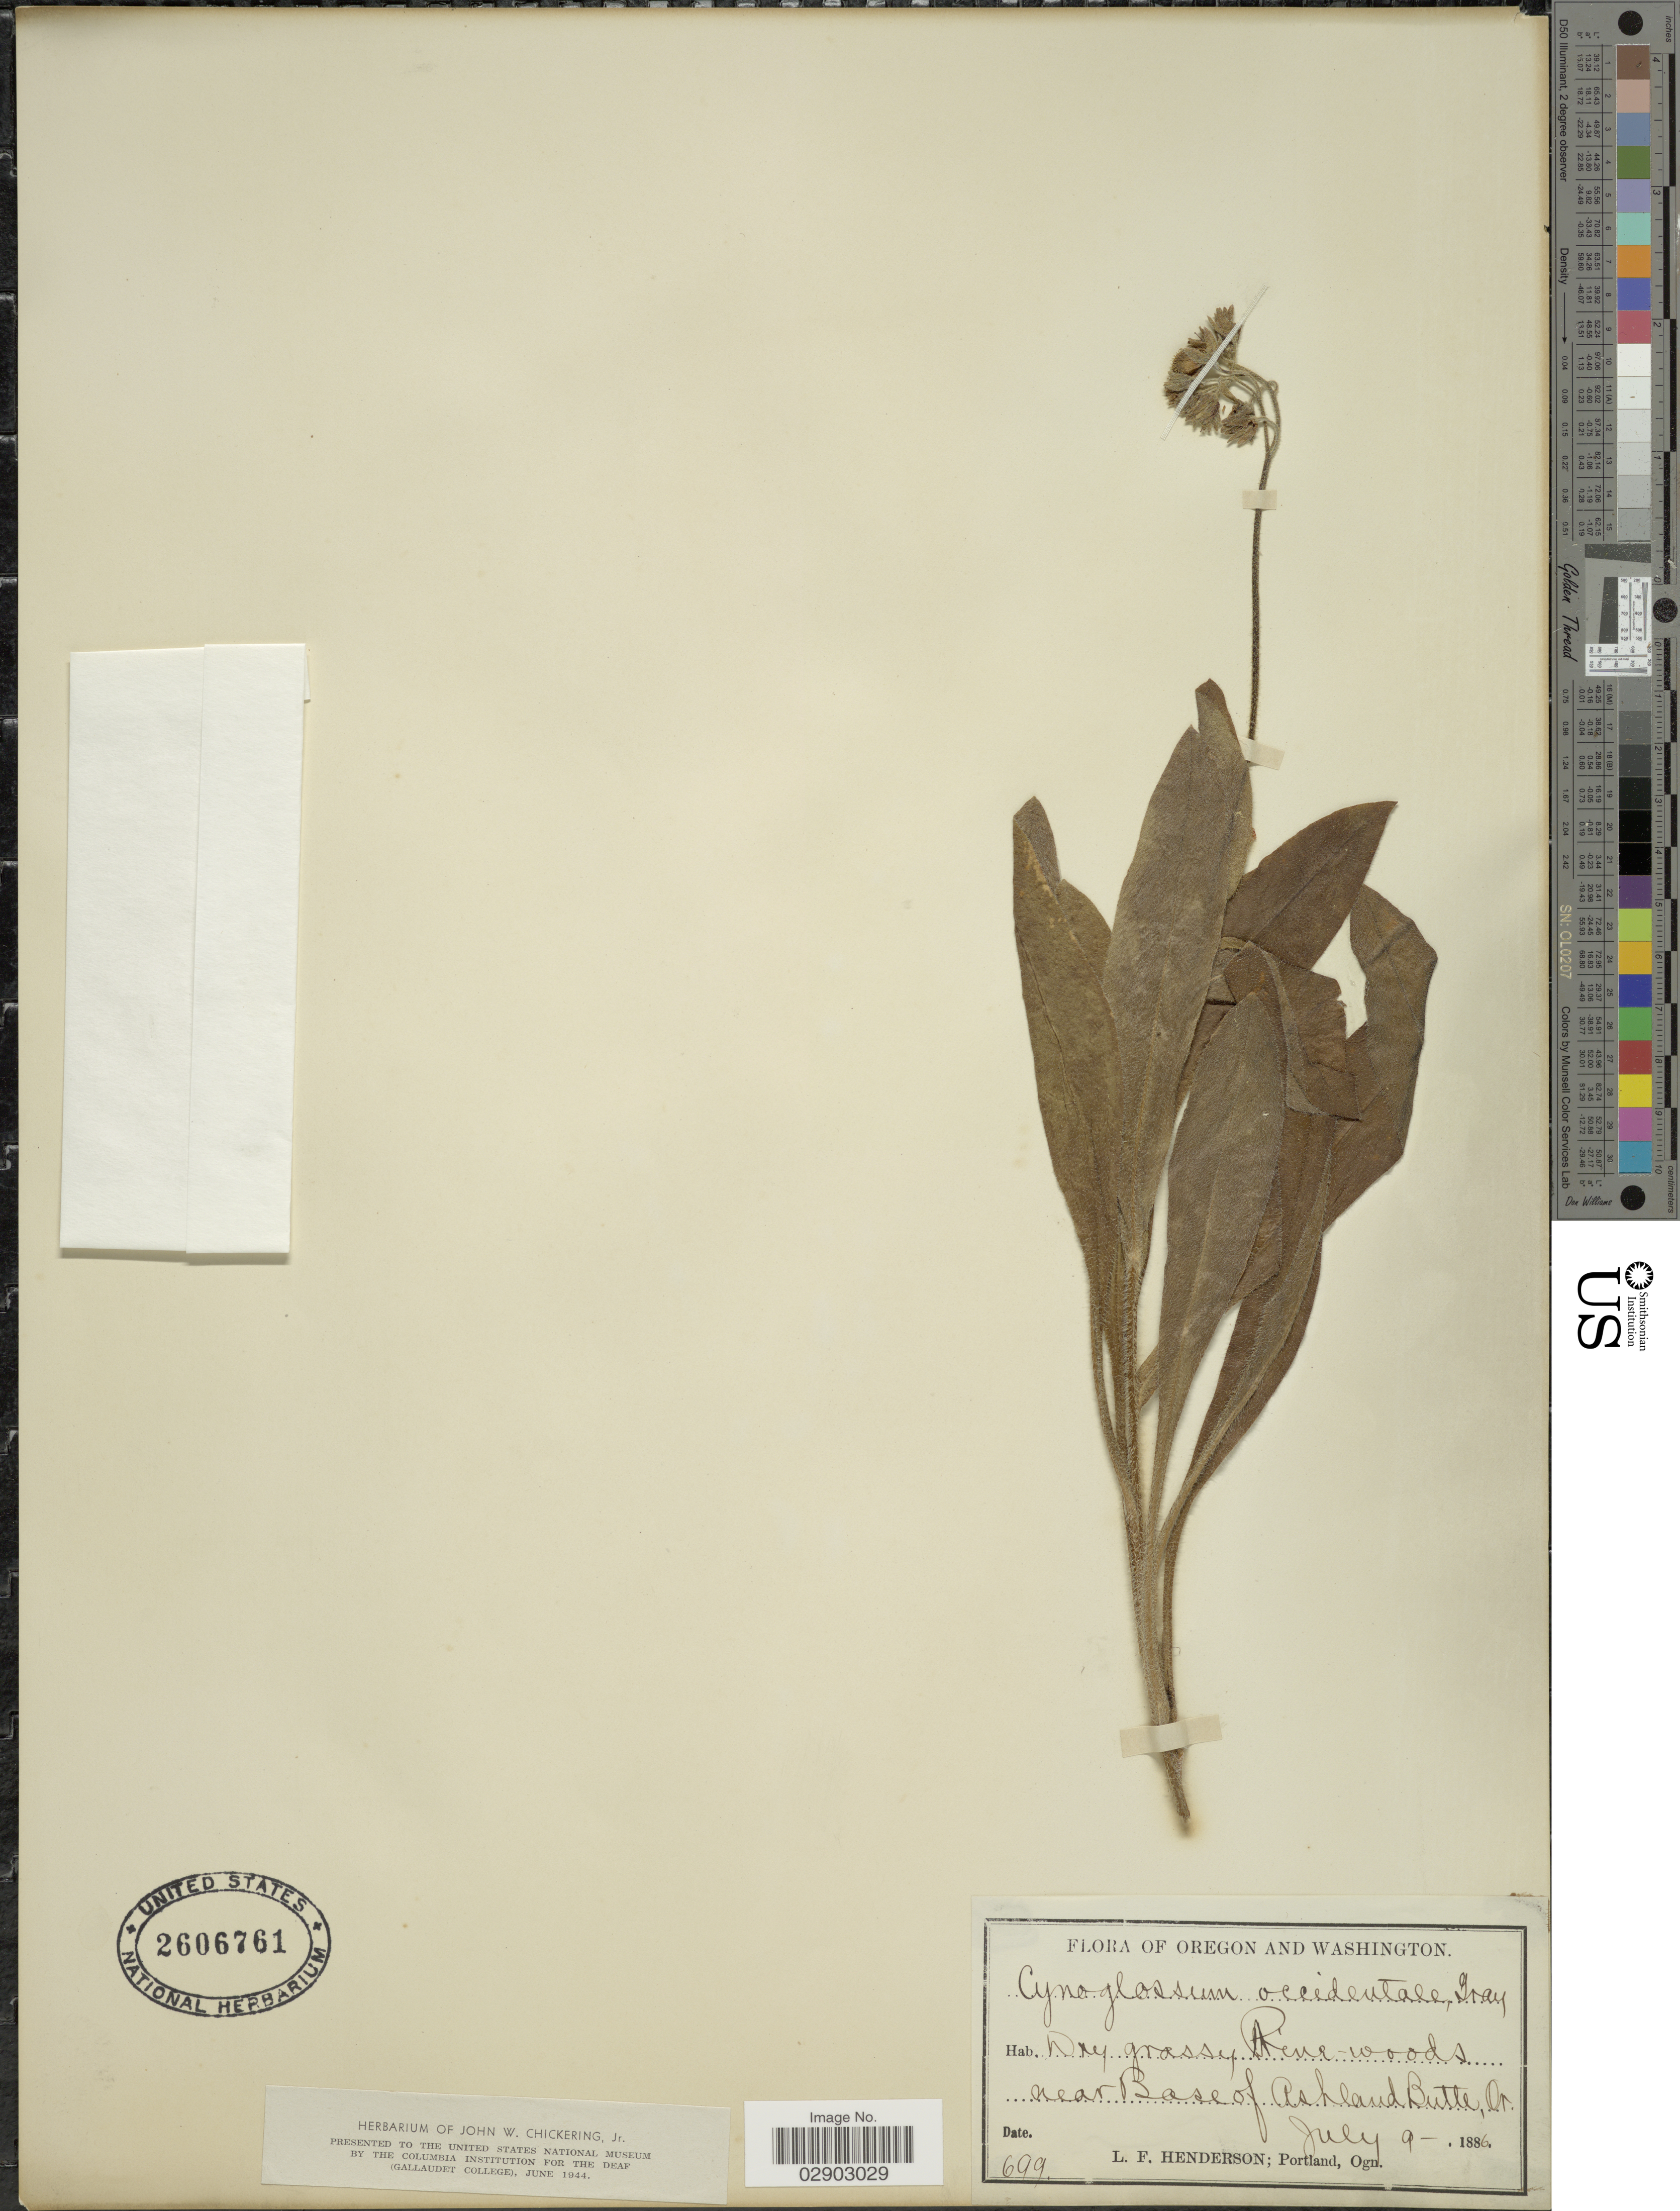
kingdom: Plantae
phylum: Tracheophyta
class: Magnoliopsida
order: Boraginales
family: Boraginaceae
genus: Cynoglossum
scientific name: Cynoglossum occidentale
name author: A. Gray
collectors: L. Henderson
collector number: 699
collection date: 1886-07-09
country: United States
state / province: Oregon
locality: Near Base of Ashland Butte.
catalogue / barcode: US 2606761